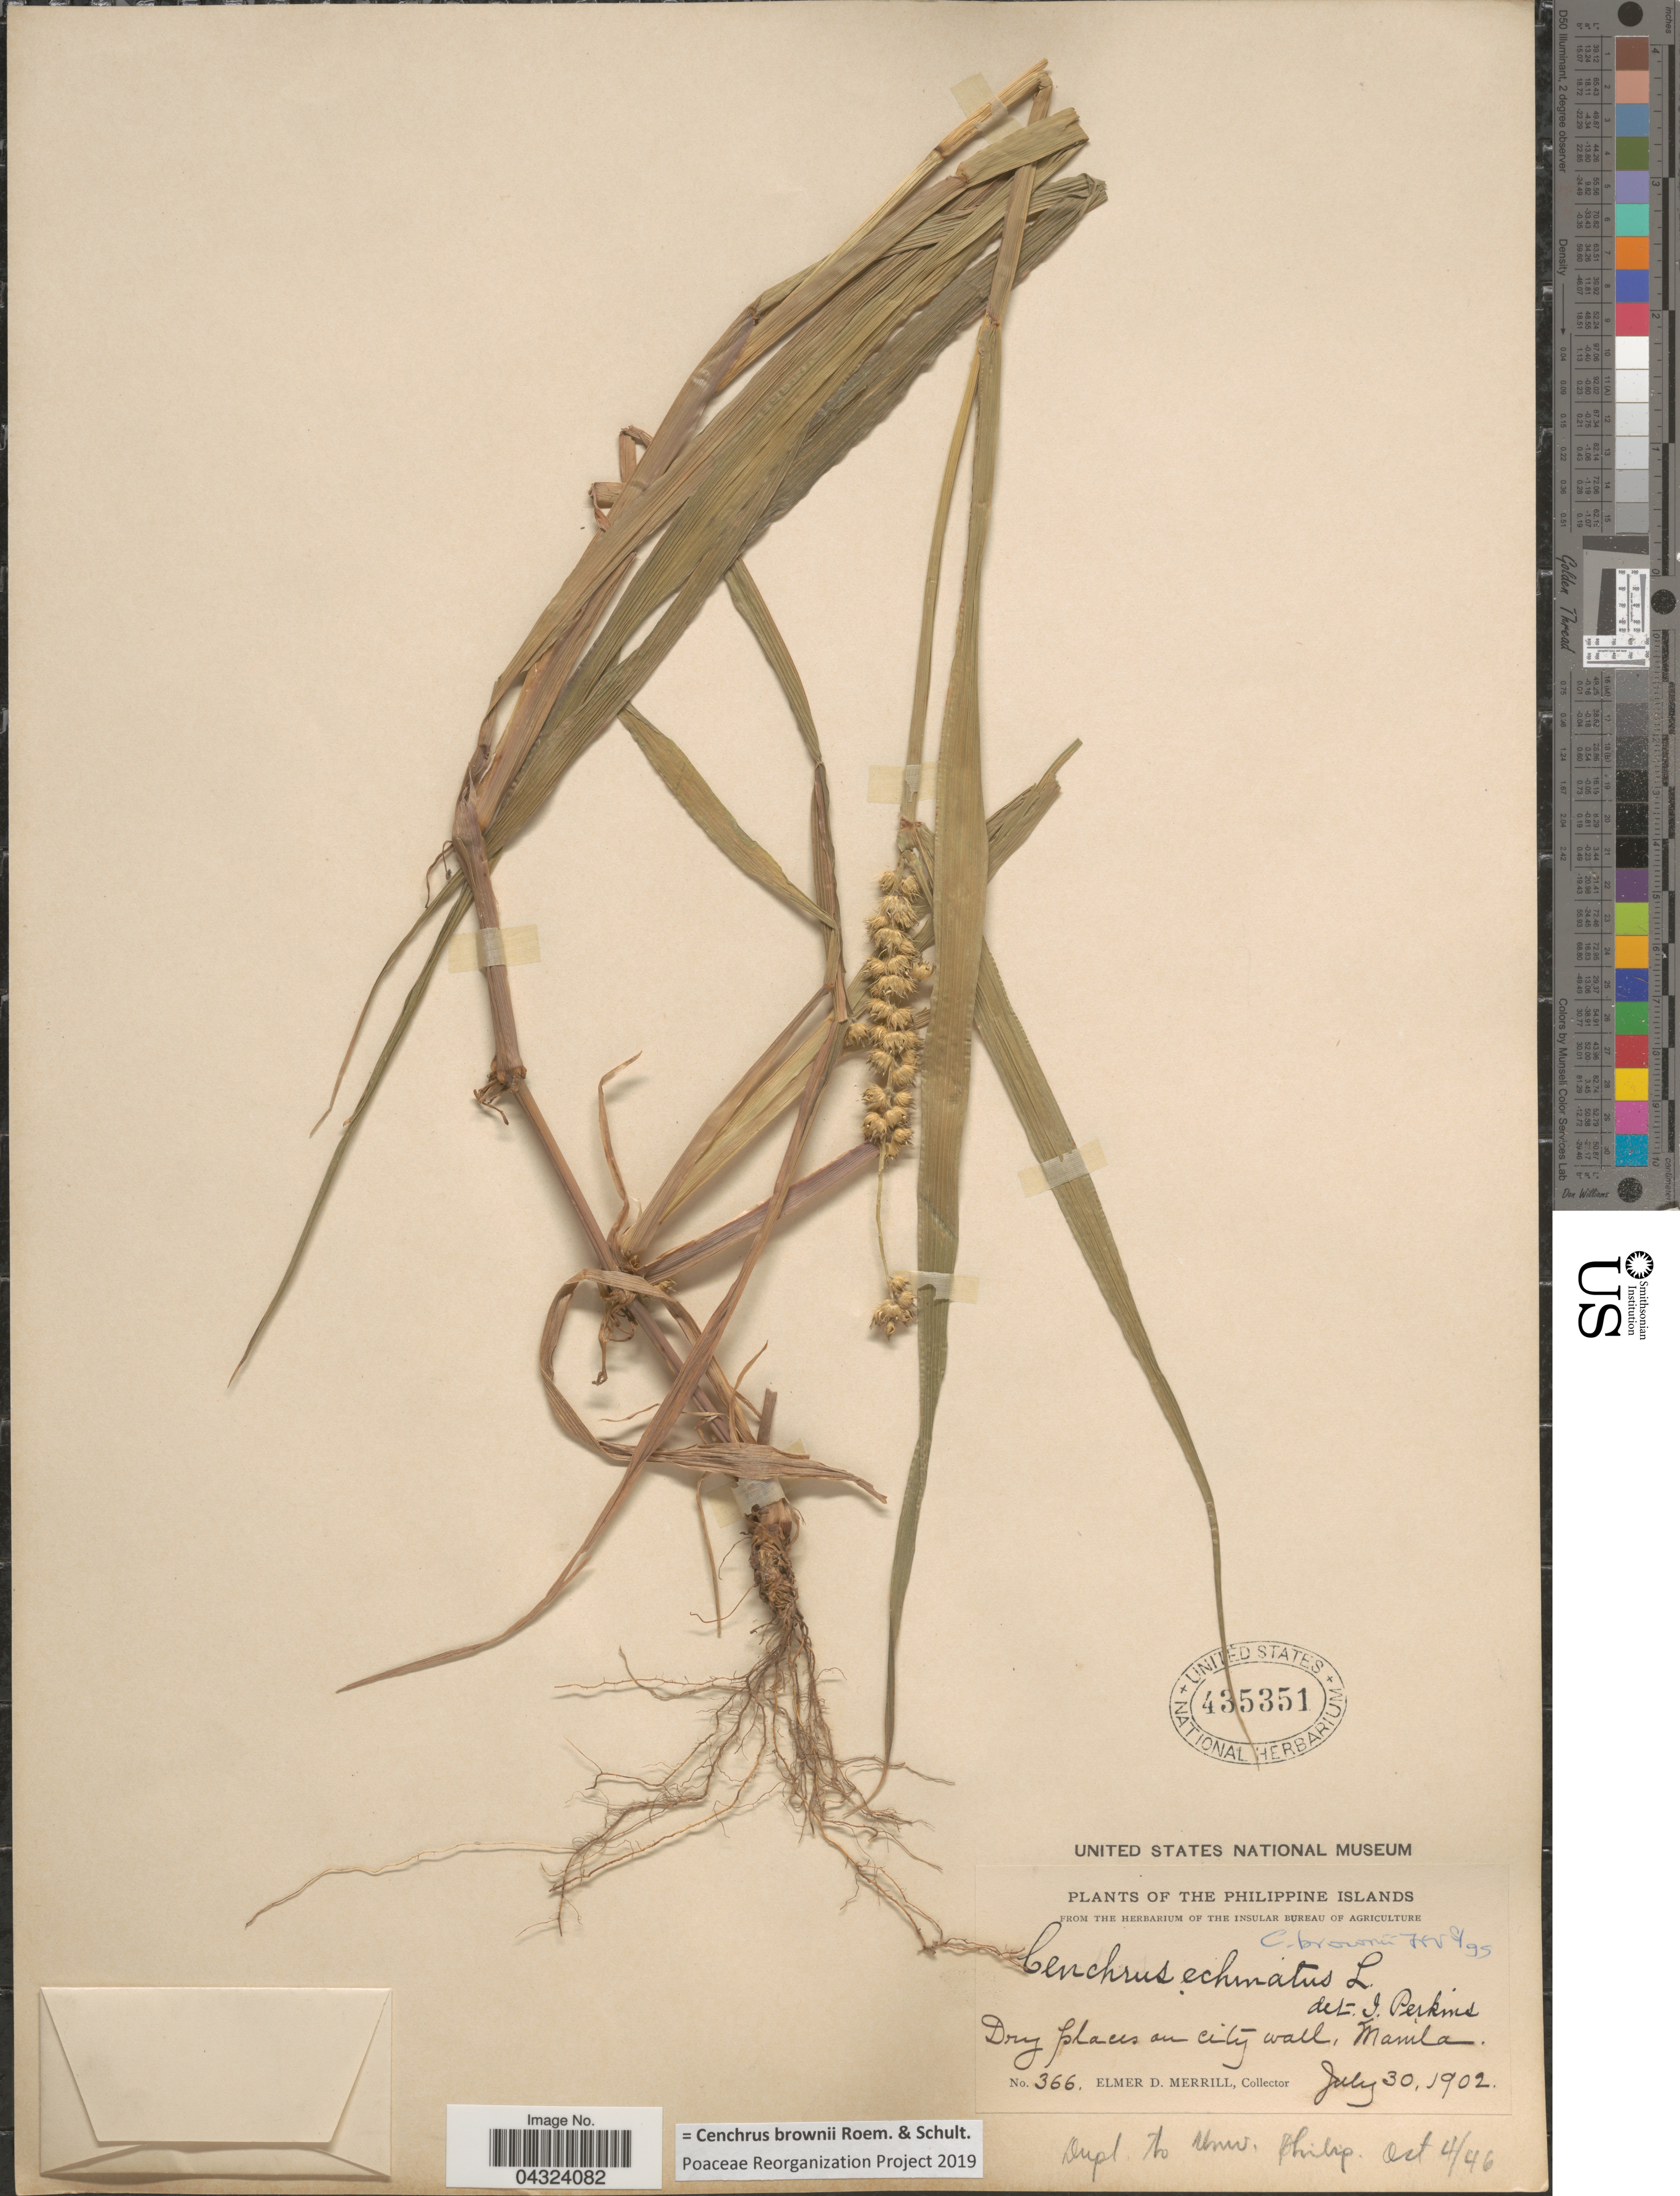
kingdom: Plantae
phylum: Tracheophyta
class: Liliopsida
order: Poales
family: Poaceae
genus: Cenchrus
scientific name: Cenchrus brownii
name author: Roem. & Schult.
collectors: E. D. Merrill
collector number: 366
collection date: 1902-07-30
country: Philippines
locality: Manila.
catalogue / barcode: US 435351